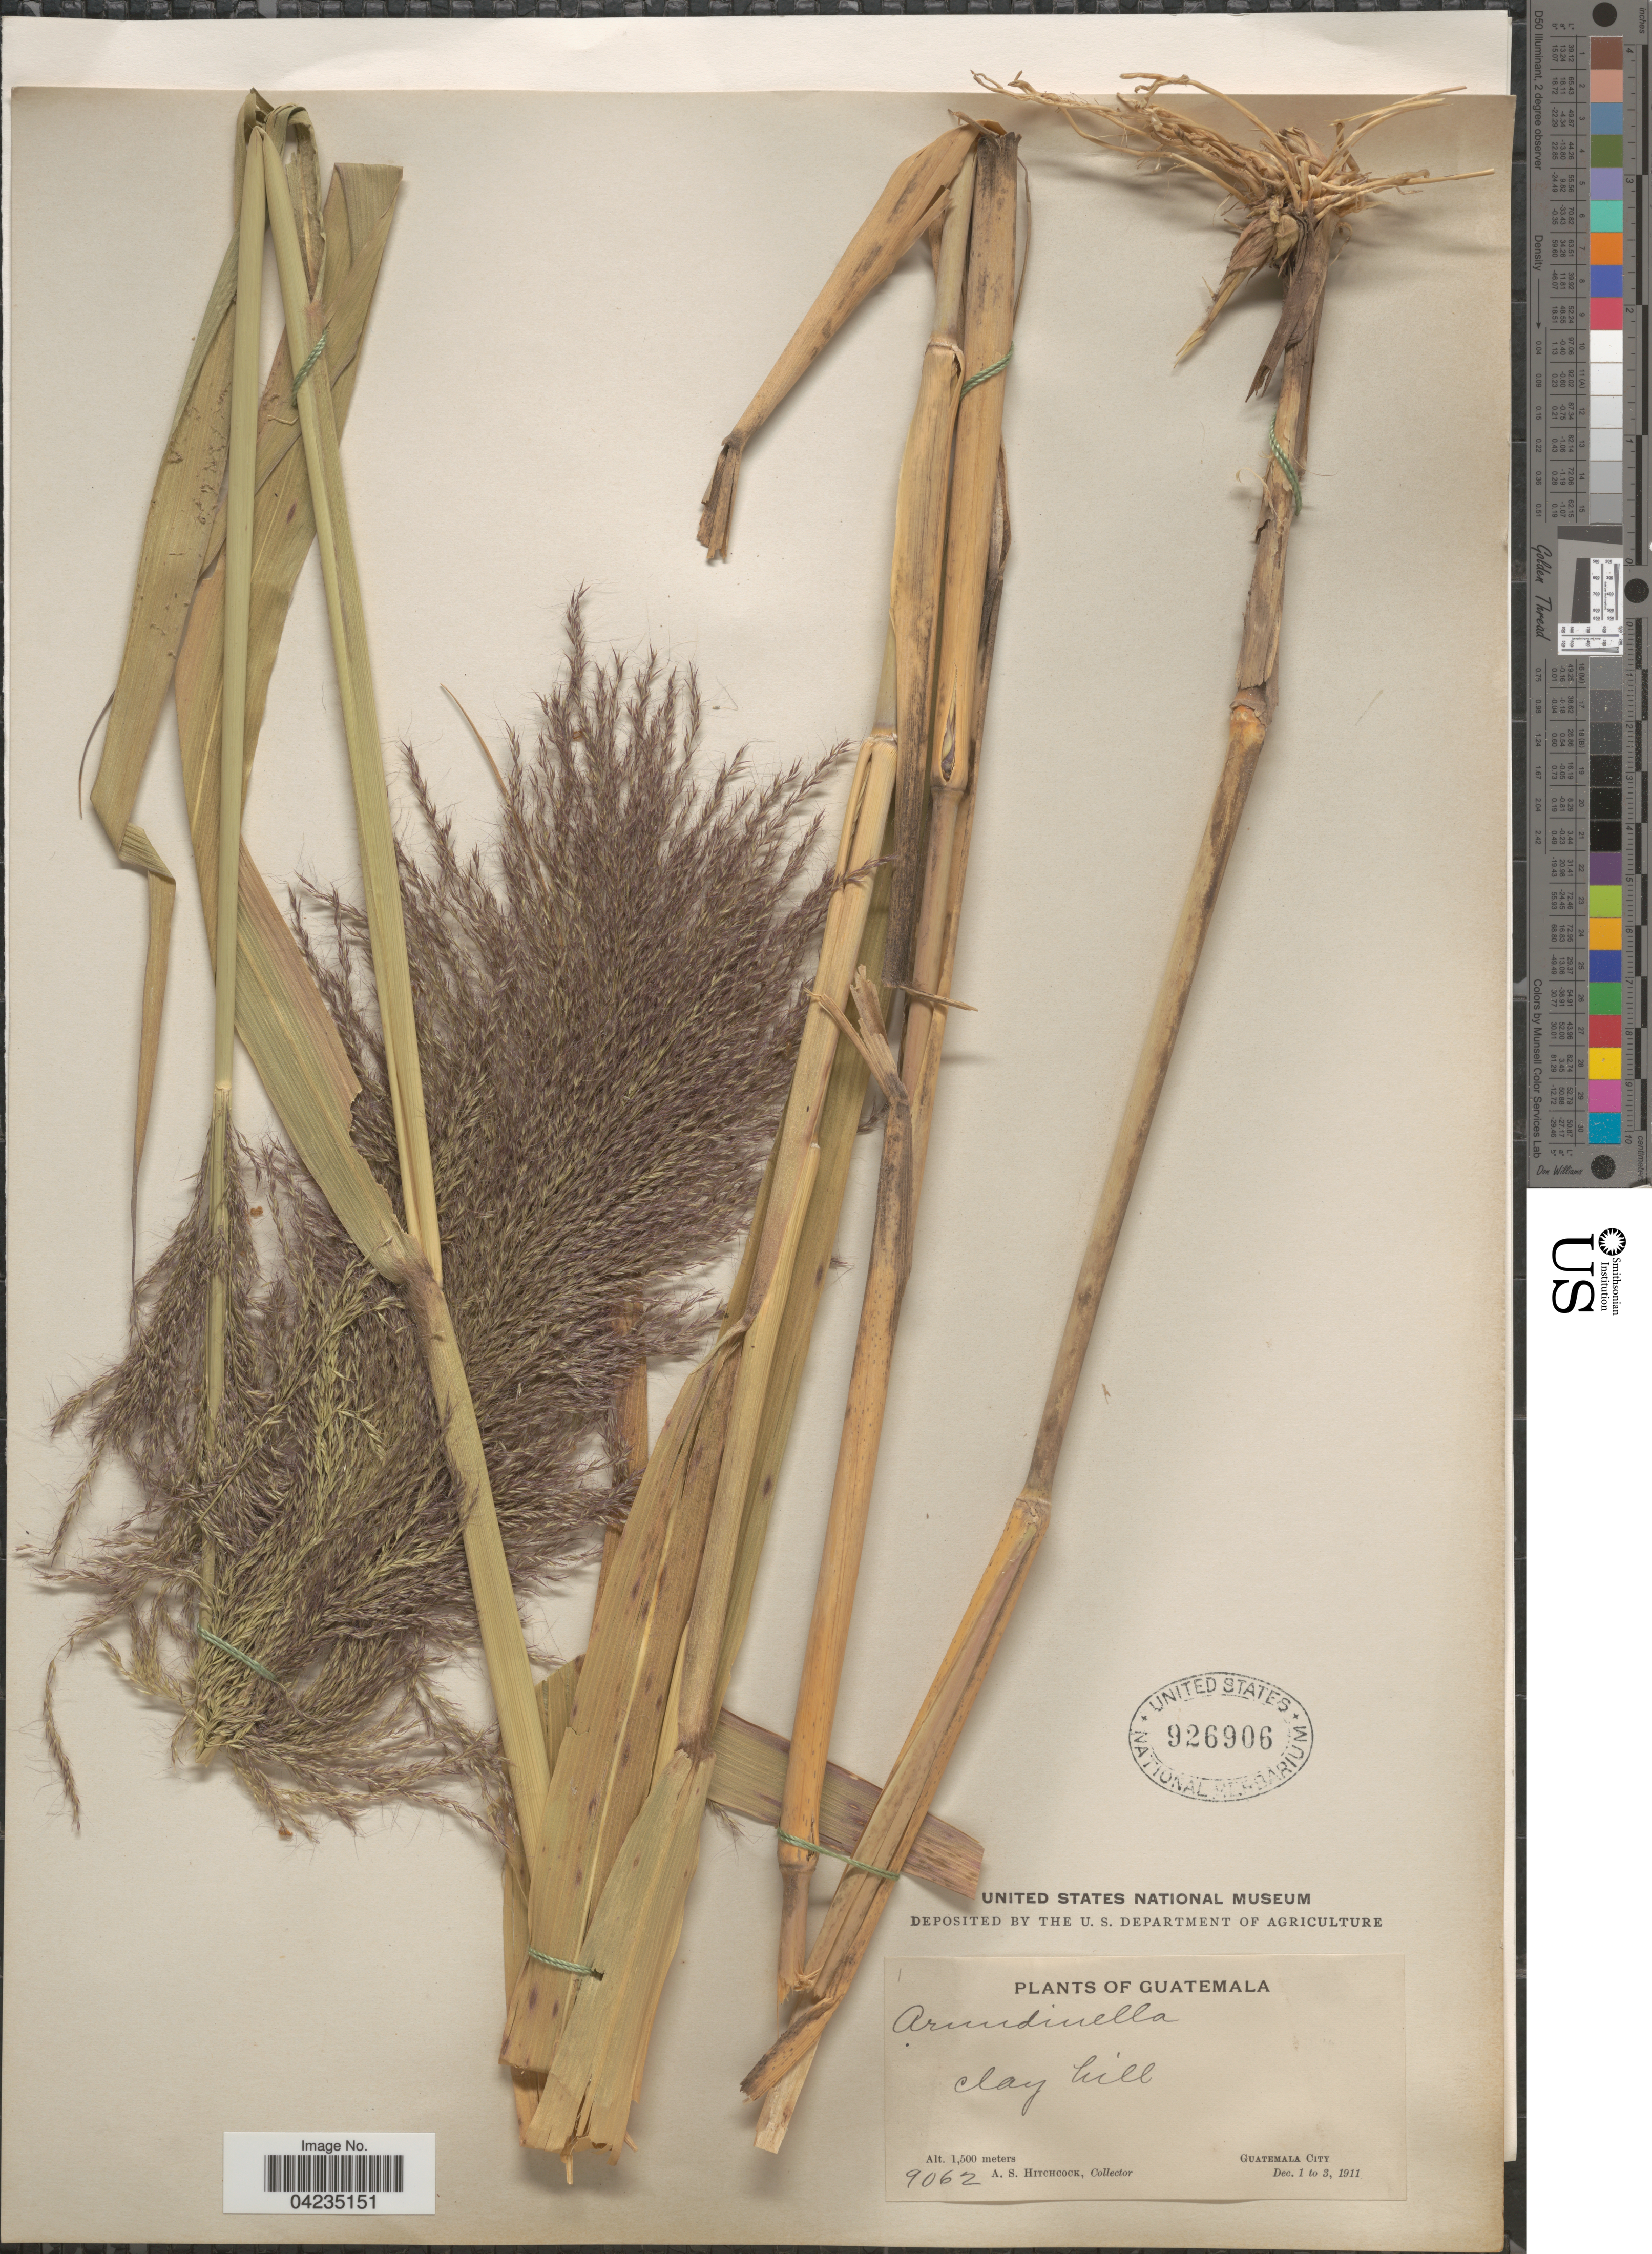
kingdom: Plantae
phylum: Tracheophyta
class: Liliopsida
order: Poales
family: Poaceae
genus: Arundinella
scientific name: Arundinella deppeana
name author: Nees ex Steud.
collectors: A. S. Hitchcock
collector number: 9062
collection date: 1911-12-01/1911-12-03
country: Guatemala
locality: Clay hill. Guatemala City.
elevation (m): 1500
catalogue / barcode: US 926906